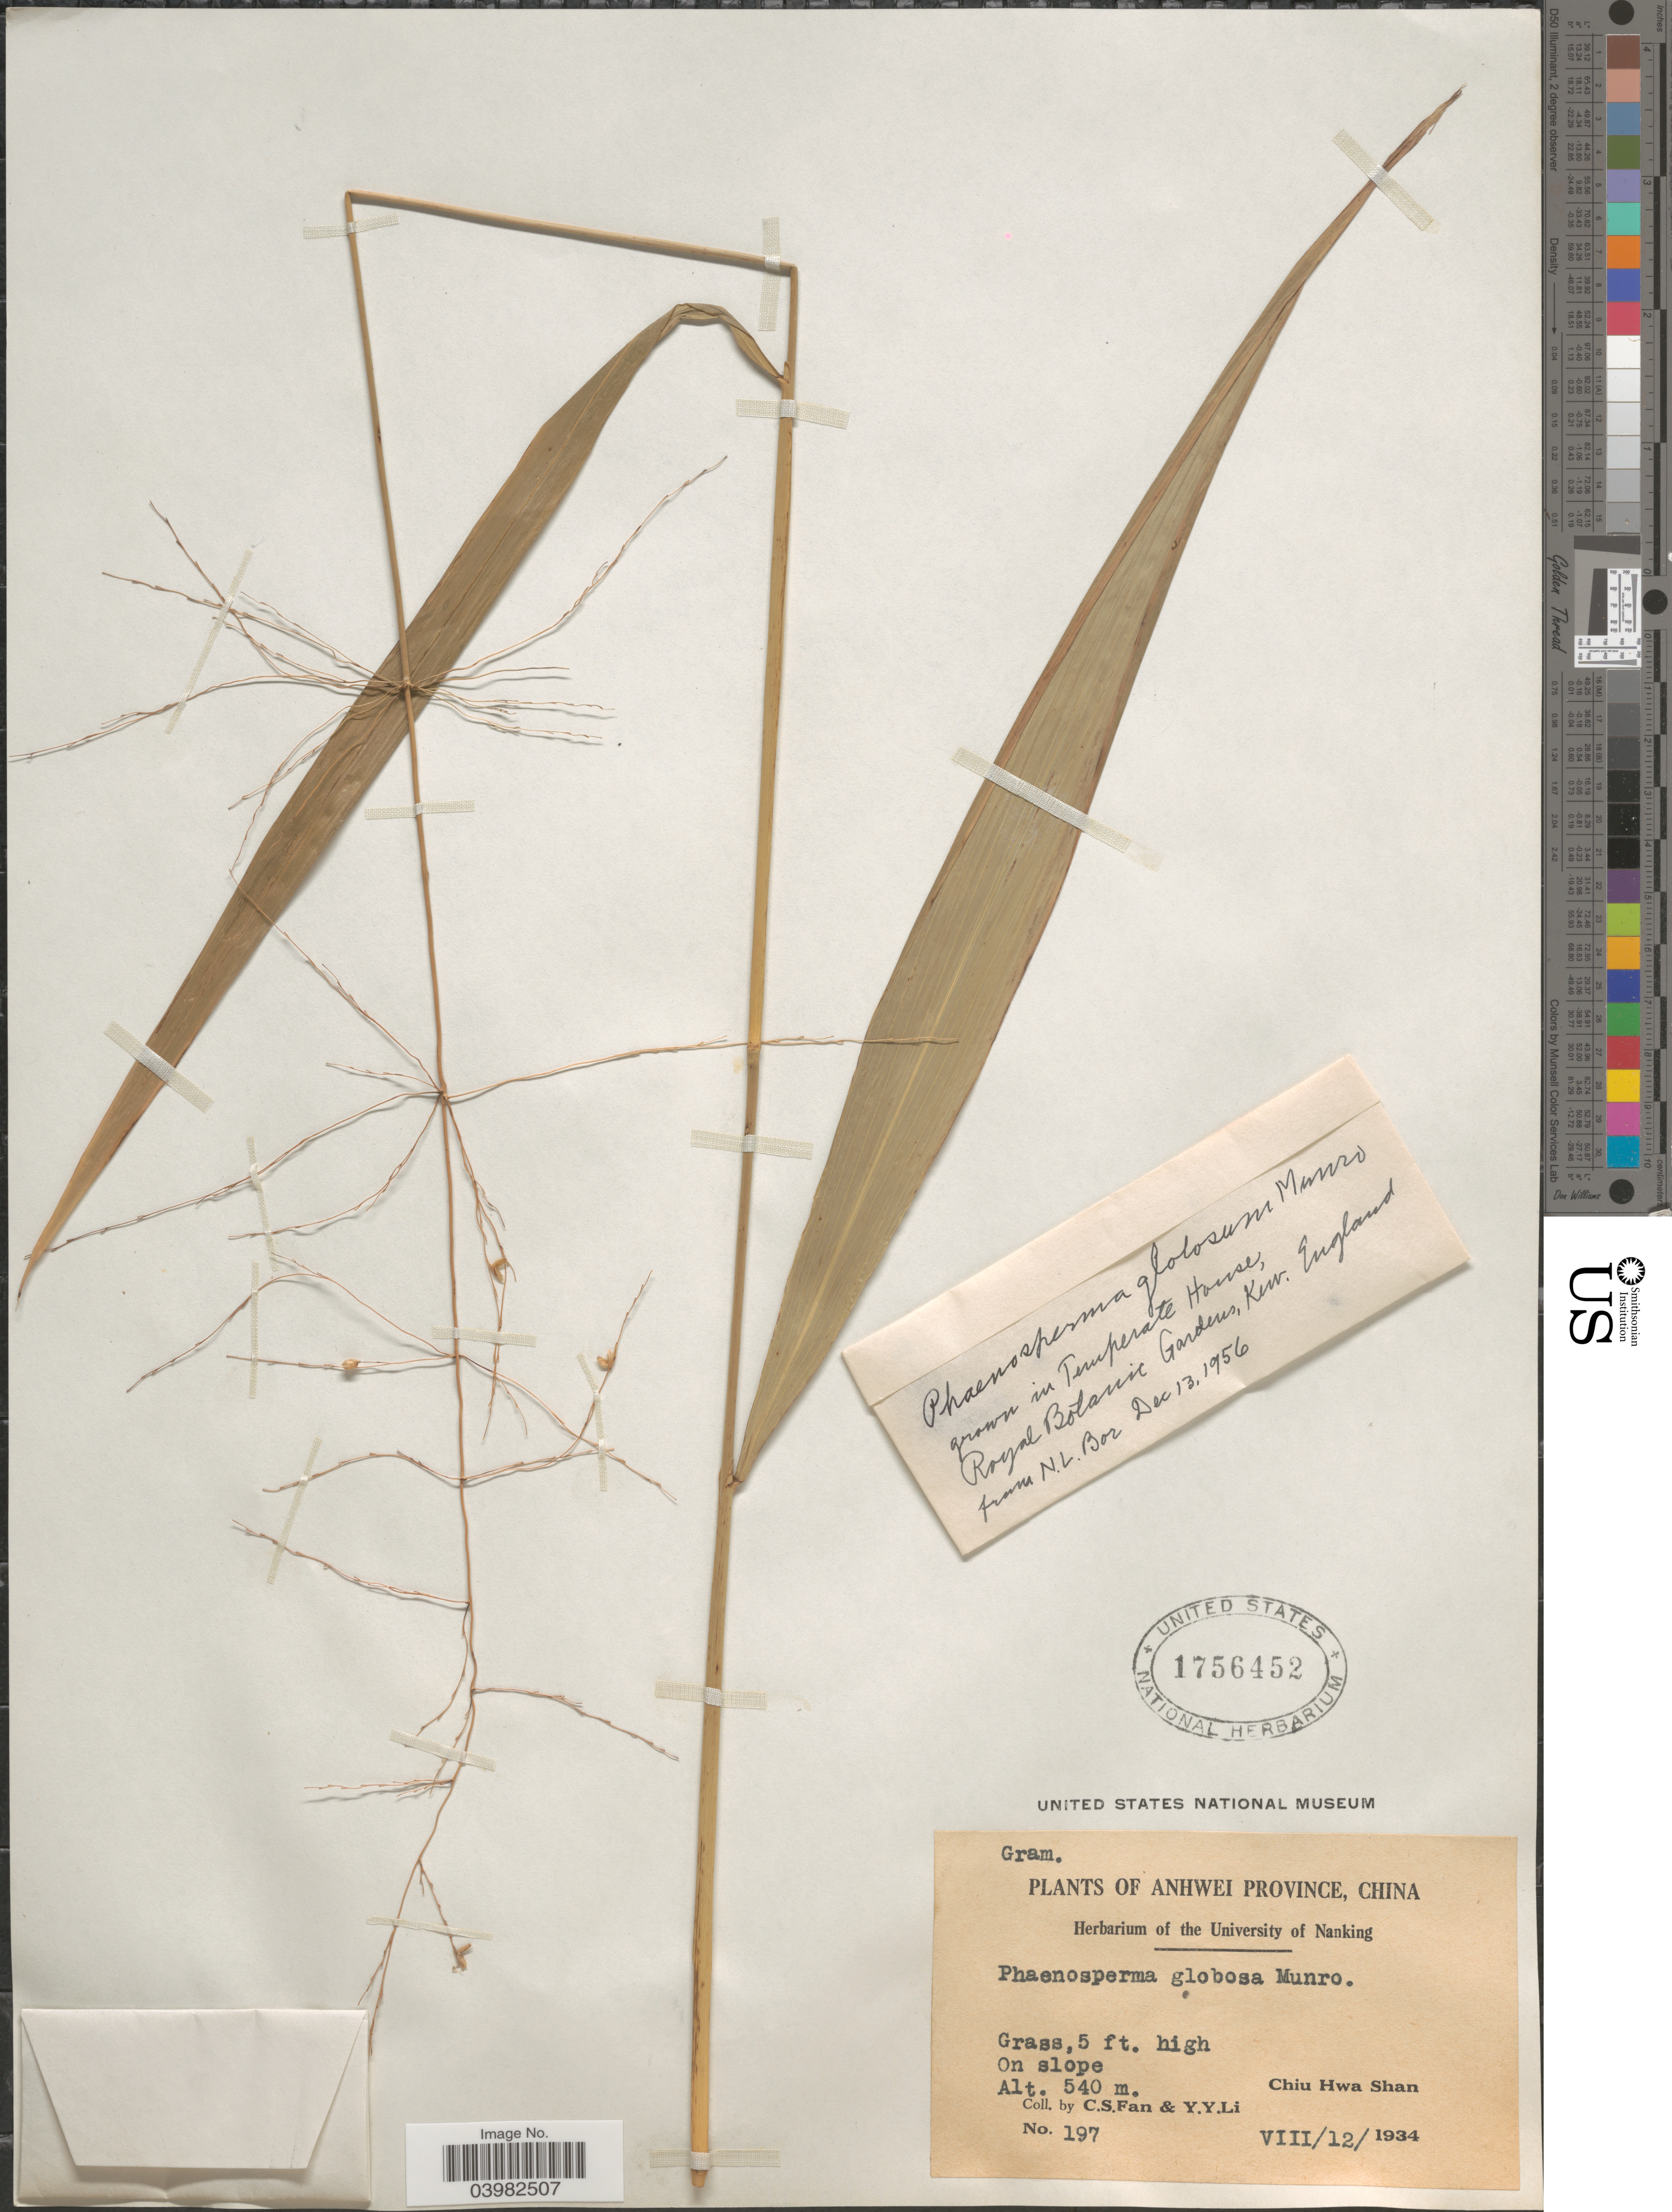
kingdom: Plantae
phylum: Tracheophyta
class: Liliopsida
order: Poales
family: Poaceae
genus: Phaenosperma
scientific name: Phaenosperma globosum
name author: Munro ex Benth.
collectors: C. S. Fan & Y. Y. Li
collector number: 197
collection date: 1934-08-12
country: China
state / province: Anhui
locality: Anhwei Province. Chiu Hwa Shan.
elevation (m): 540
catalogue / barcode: US 1756452